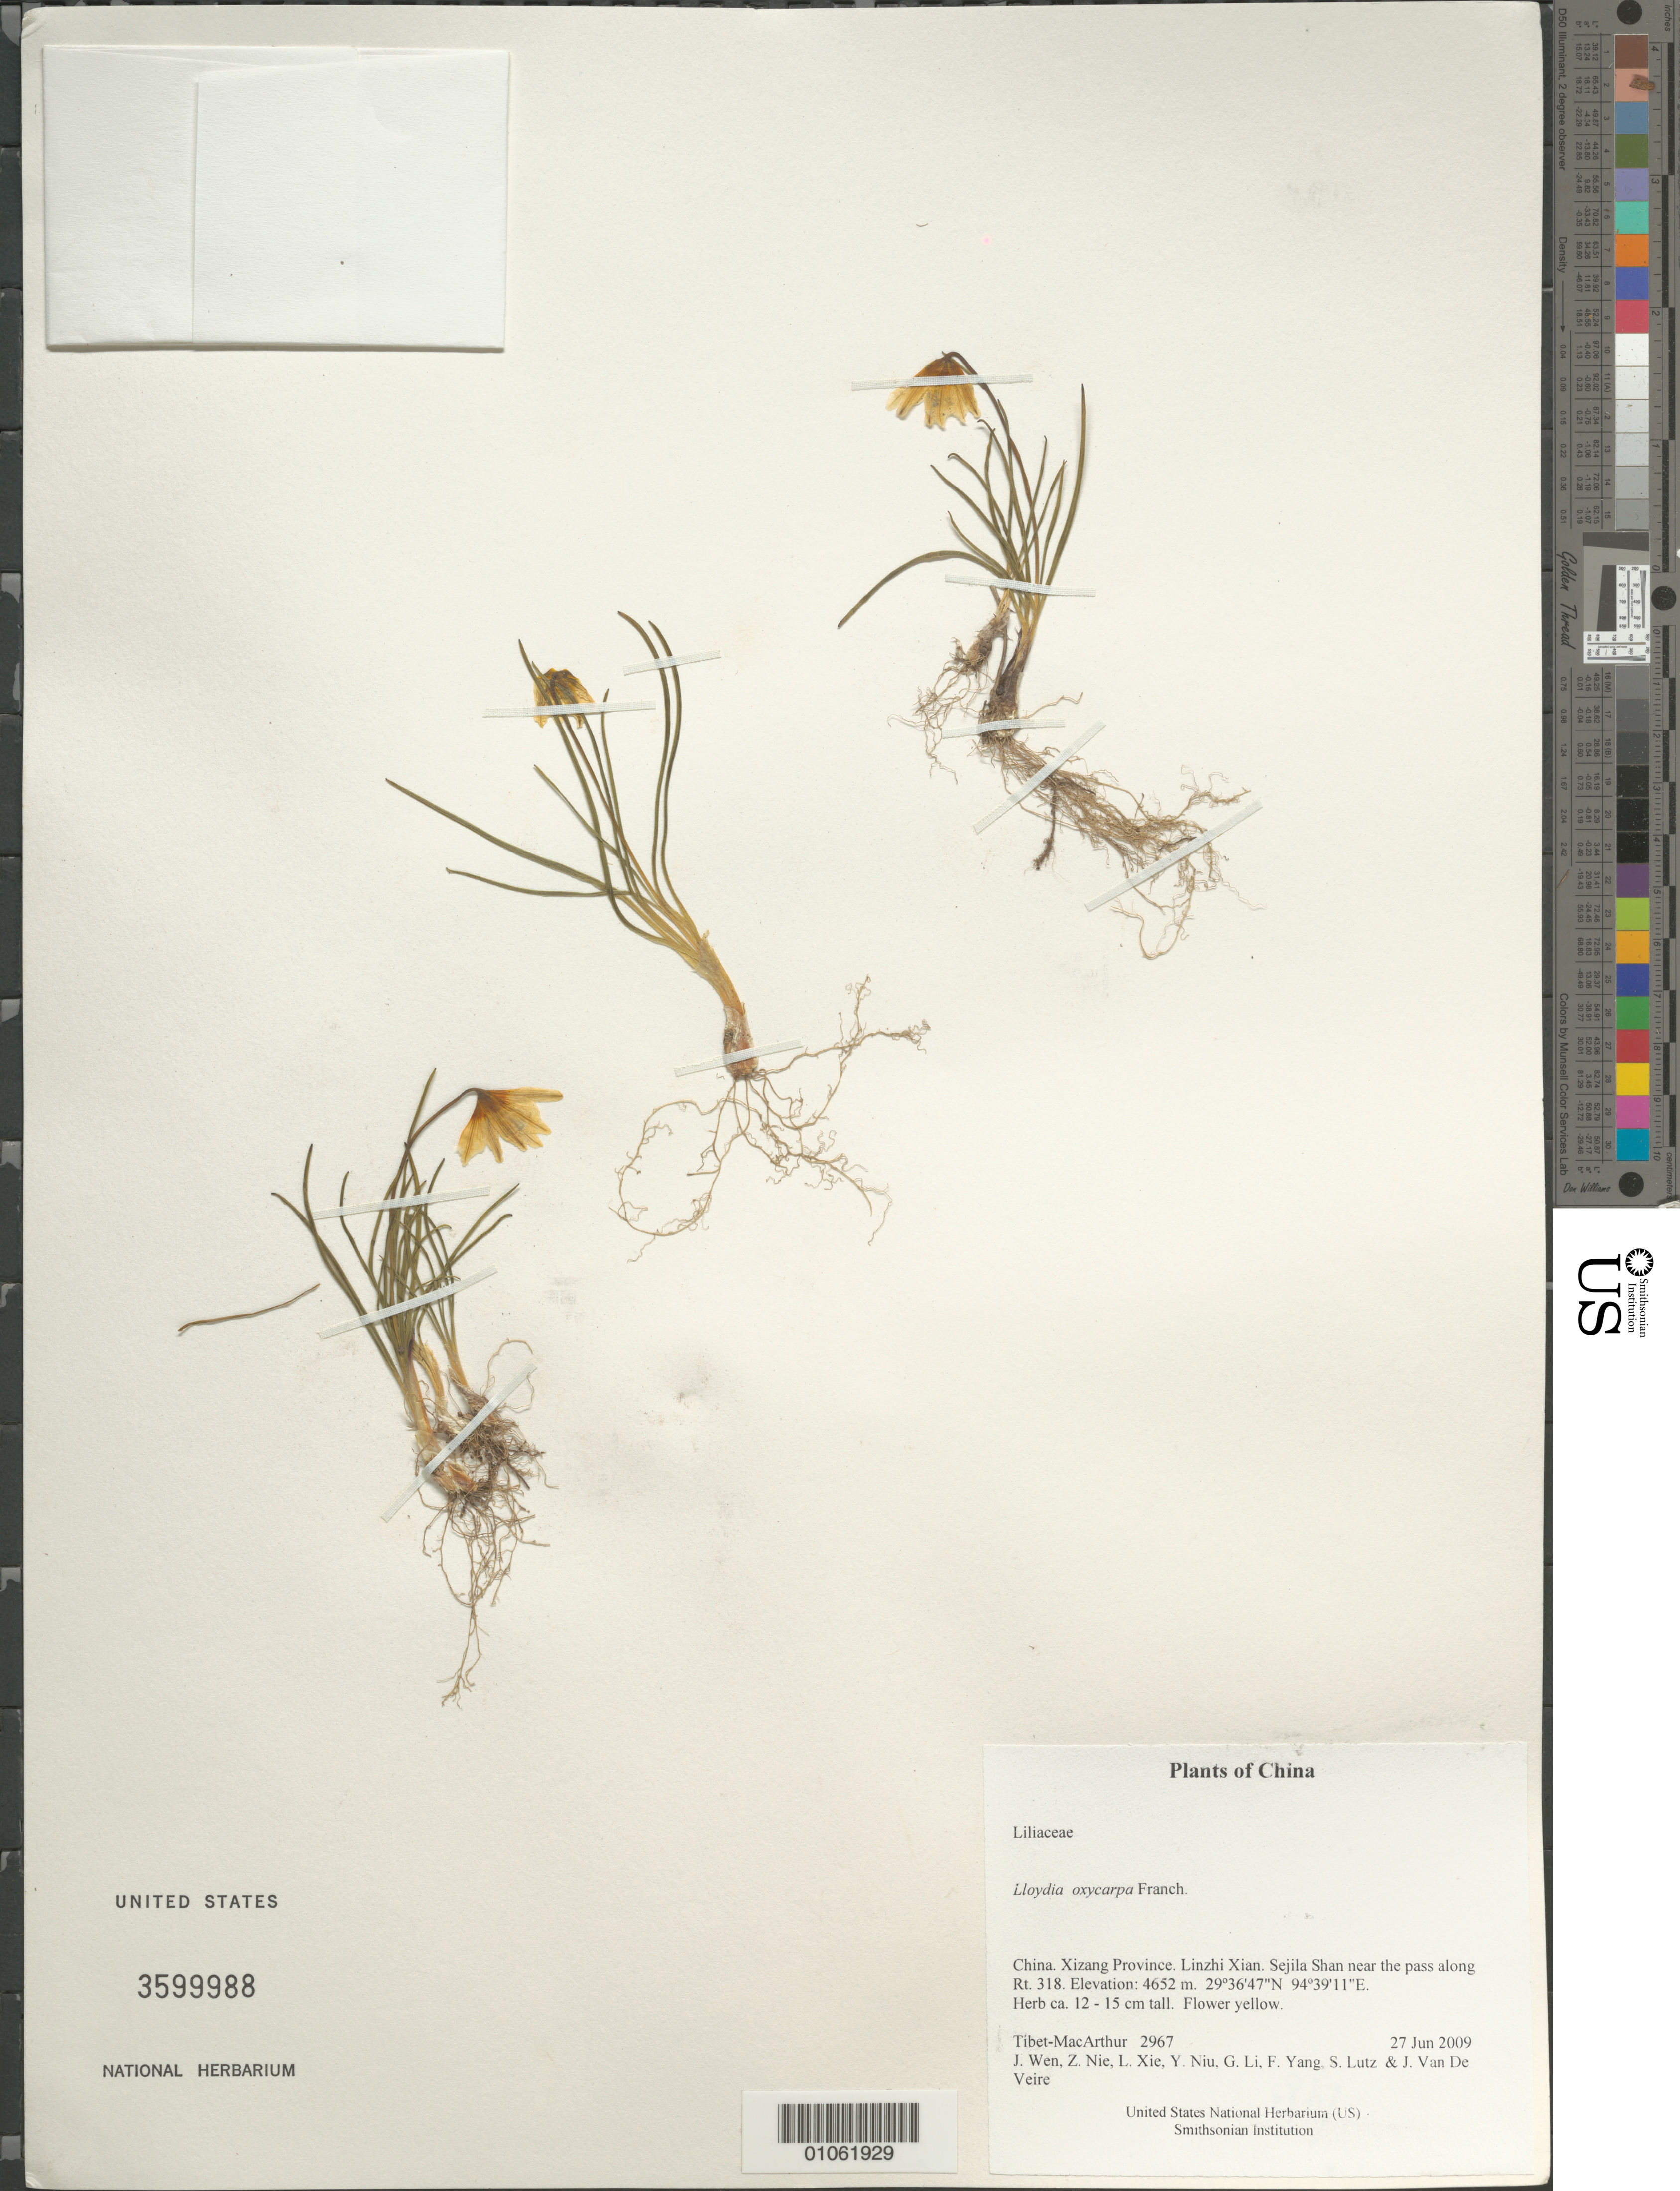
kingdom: Plantae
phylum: Tracheophyta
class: Liliopsida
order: Liliales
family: Liliaceae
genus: Lloydia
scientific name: Lloydia oxycarpa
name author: Franch.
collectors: Tibet-MacArthur, J. Wen, Z. Nie, L. Xie, Y. Niu, G. Li, F. Yang, S. Lutz & J. Van De Veire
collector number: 2967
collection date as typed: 27 Jun 2009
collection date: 2009-06-27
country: China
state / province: Xizang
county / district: Linzhi Xian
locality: Sejila Shan near the pass along Rt. 318.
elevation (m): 4652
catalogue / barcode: US 3599988